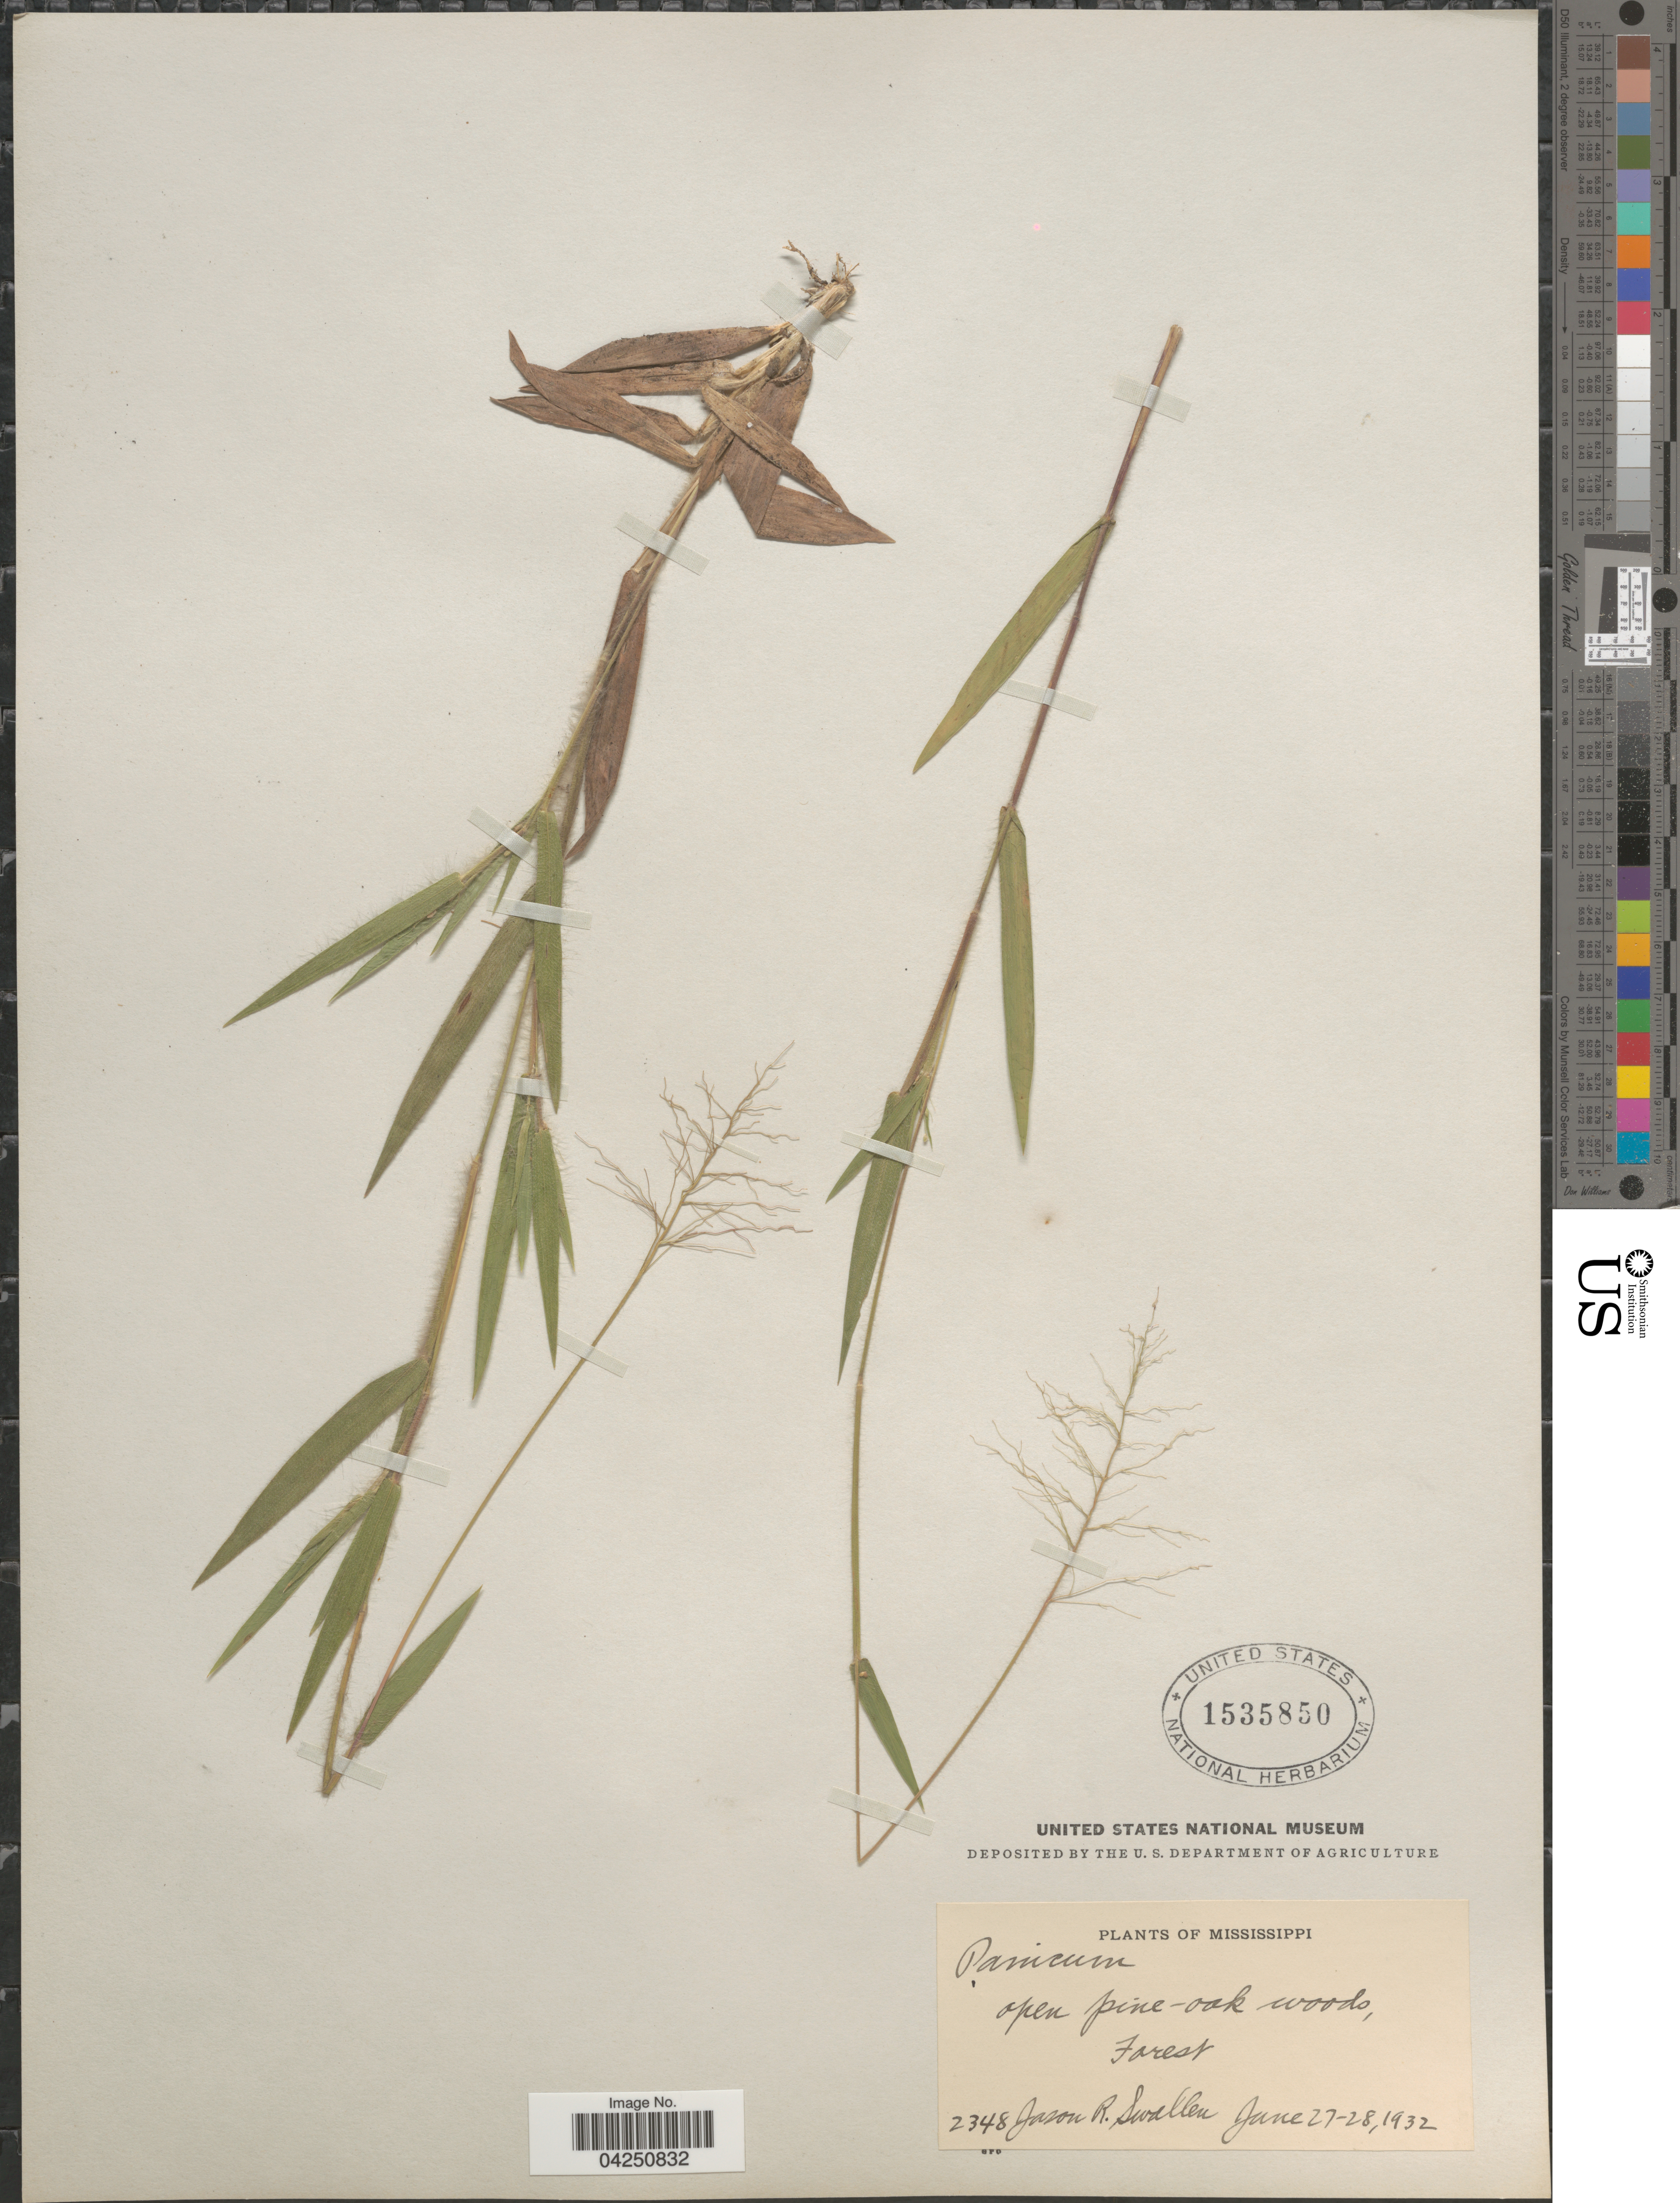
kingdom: Plantae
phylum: Tracheophyta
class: Liliopsida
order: Poales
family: Poaceae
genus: Dichanthelium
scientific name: Dichanthelium acuminatum var. acuminatum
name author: (Sw.) Gould & C.A. Clark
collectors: J. R. Swallen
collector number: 2348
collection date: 1932-06-27/1932-06-28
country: United States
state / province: Mississippi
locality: Open pine-oak woods, Forest.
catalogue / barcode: US 1535850